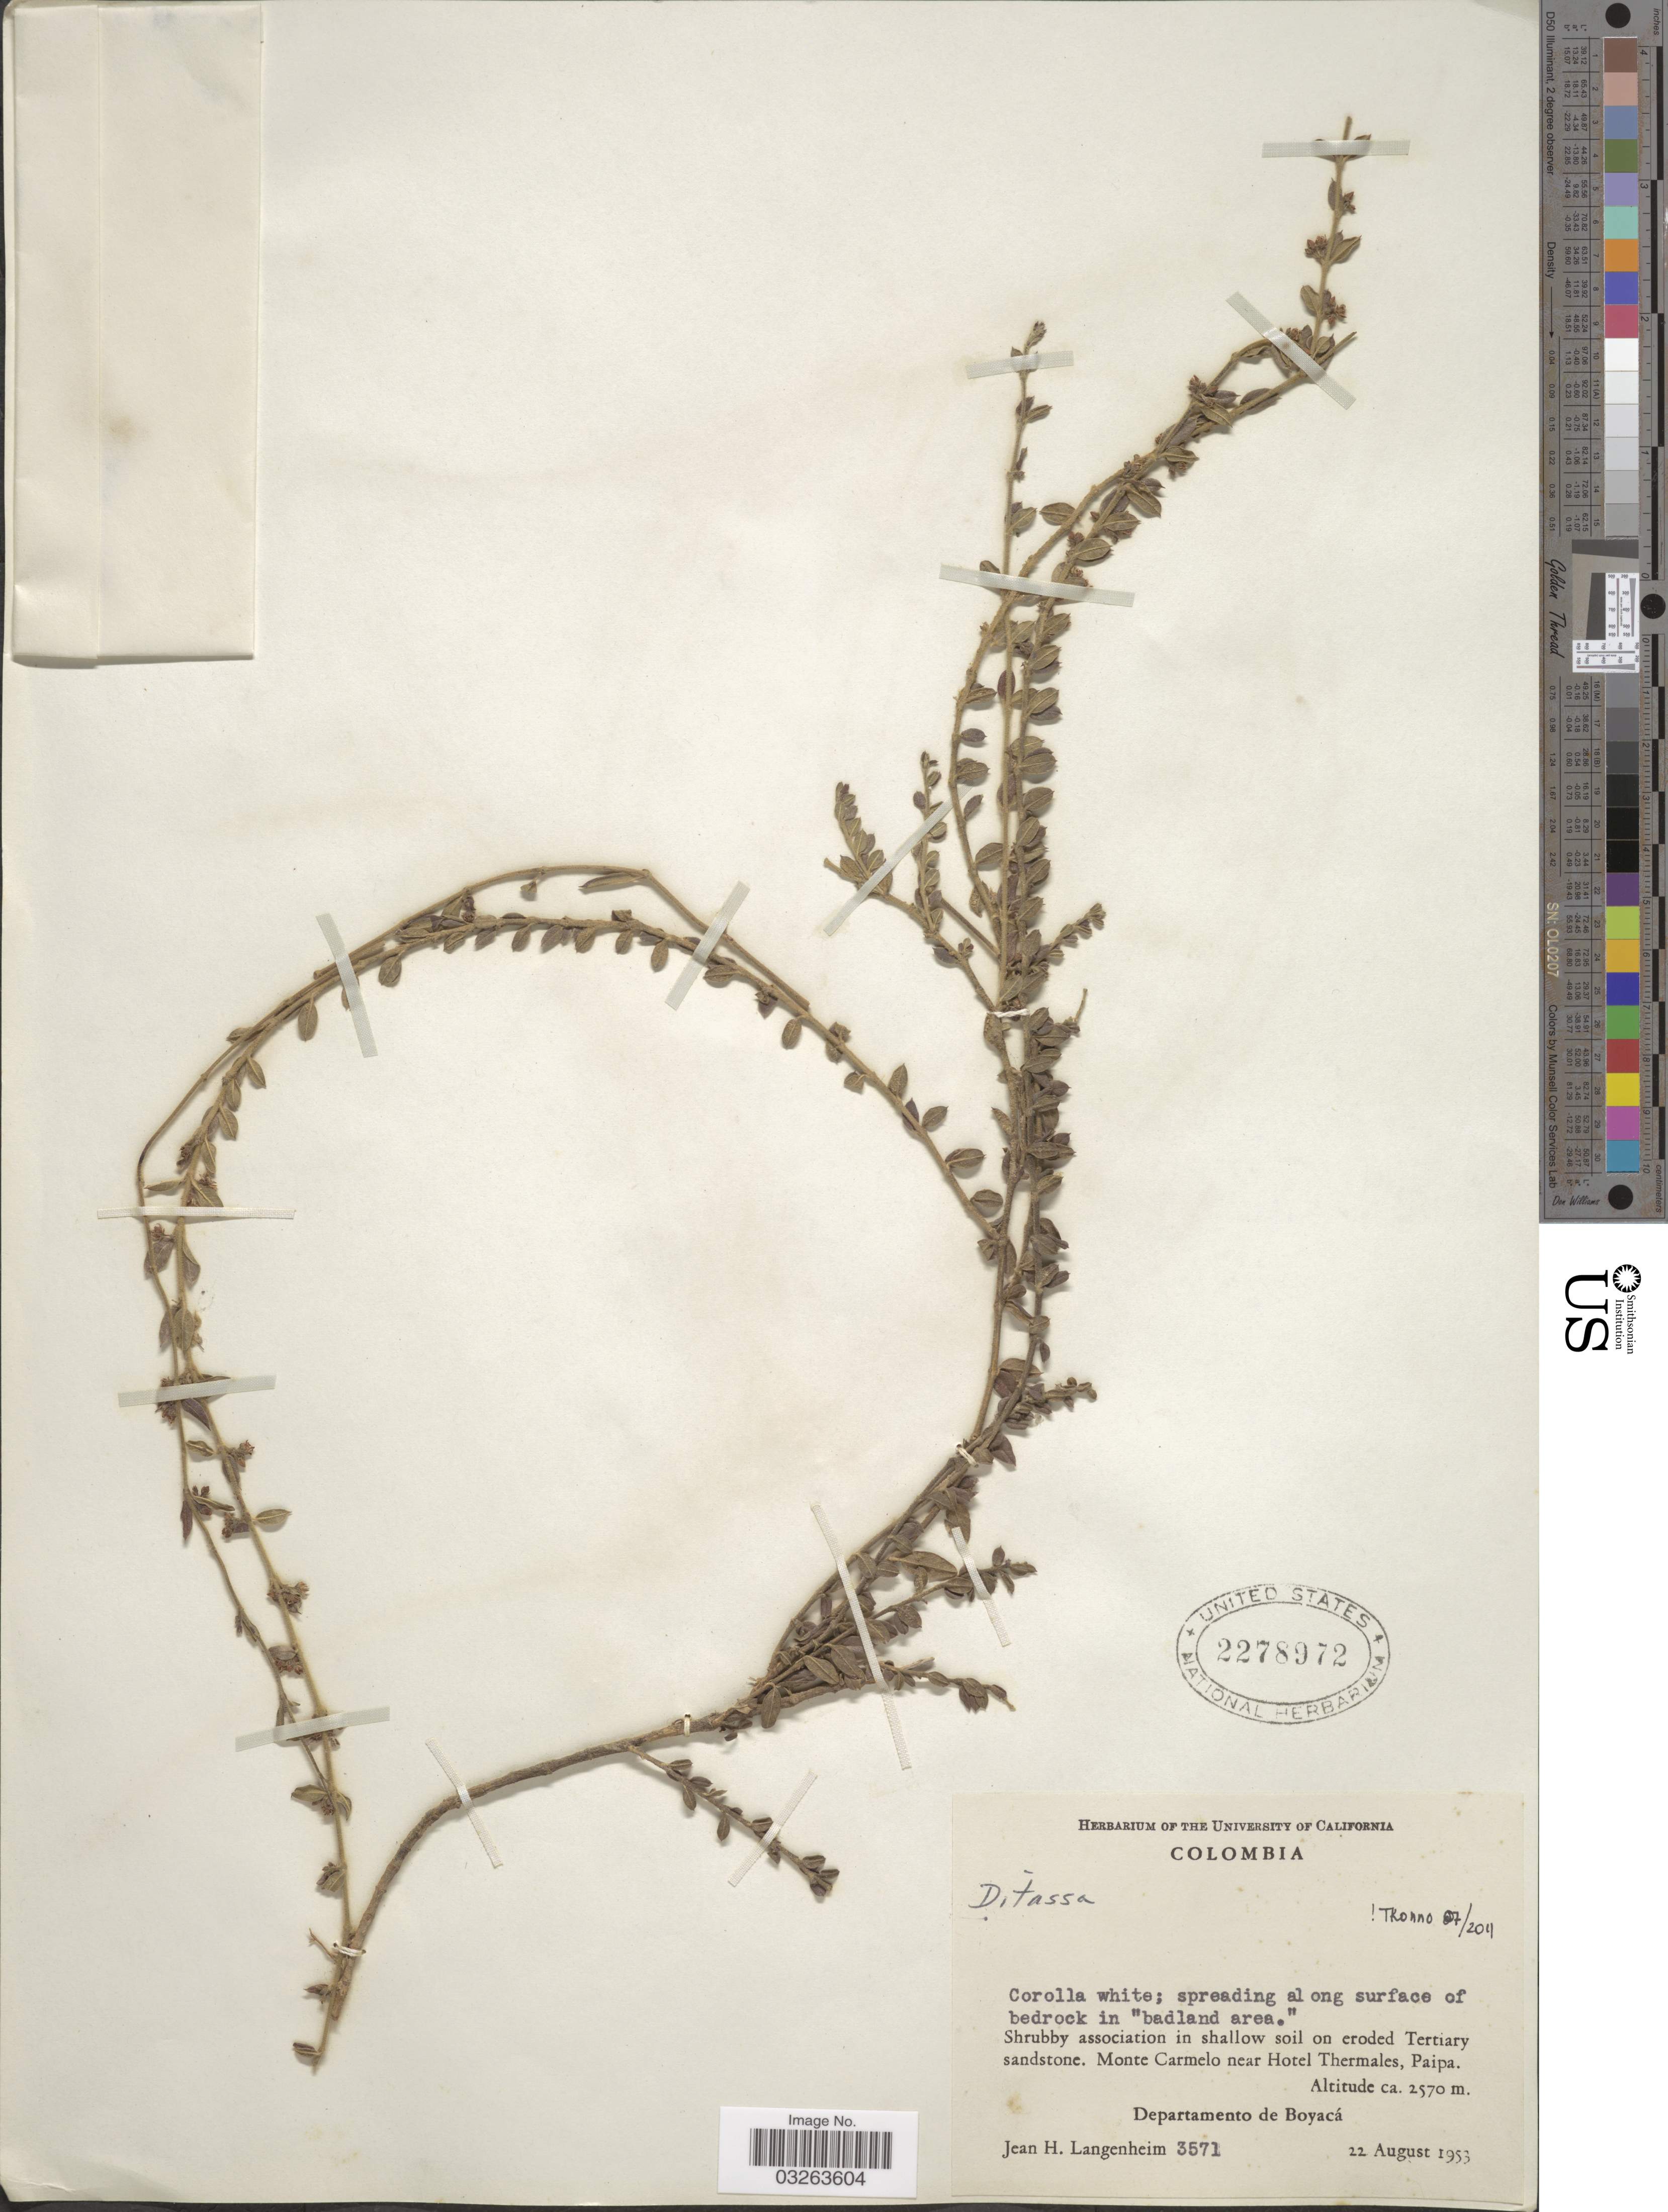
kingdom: Plantae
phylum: Tracheophyta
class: Magnoliopsida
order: Gentianales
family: Apocynaceae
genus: Ditassa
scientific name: Ditassa sp.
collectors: J. H. Langenheim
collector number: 3571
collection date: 1953-08-22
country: Colombia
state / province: Boyacá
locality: Monte Carmelo near Hotel Thermales, Paipa. Departamento de Boyacá.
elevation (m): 2570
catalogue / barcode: US 2278972